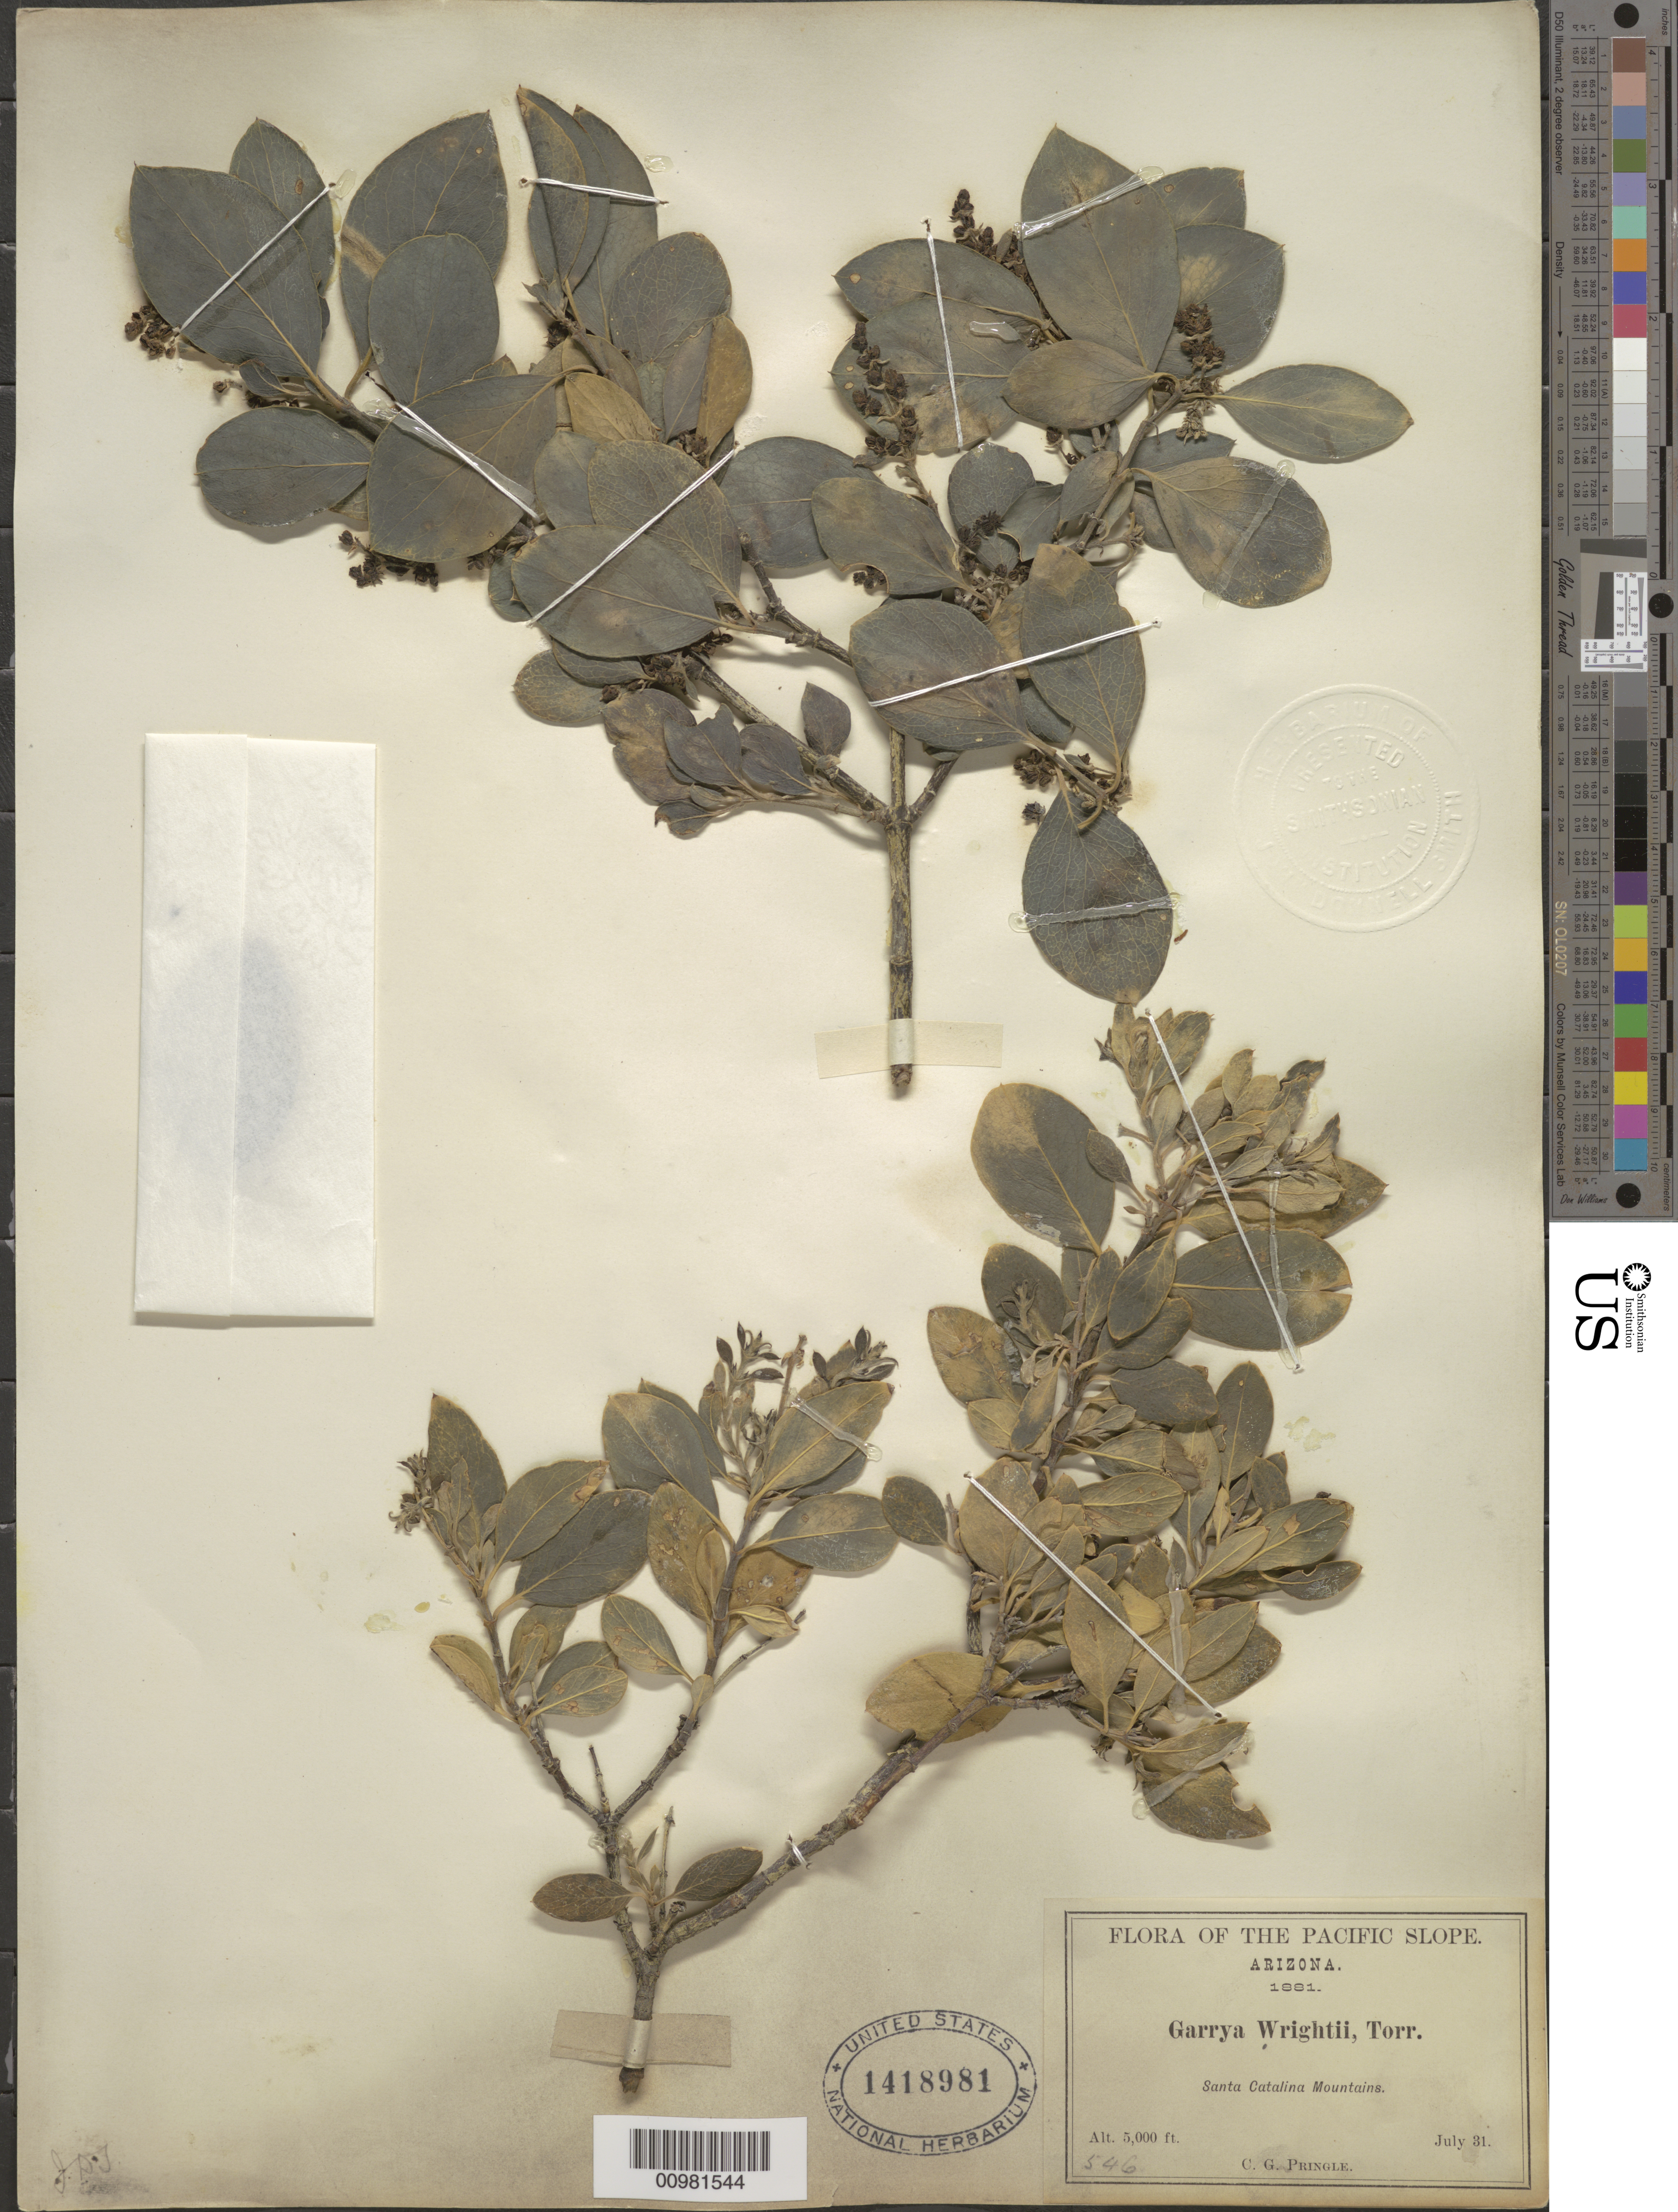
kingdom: Plantae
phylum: Tracheophyta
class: Magnoliopsida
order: Garryales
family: Garryaceae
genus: Garrya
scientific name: Garrya wrightii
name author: Torr.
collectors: C. G. Pringle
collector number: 546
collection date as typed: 31 Jul 1881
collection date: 1881-07-31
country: United States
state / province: Arizona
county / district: Pima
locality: Santa Catalina Mountains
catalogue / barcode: US 1418981